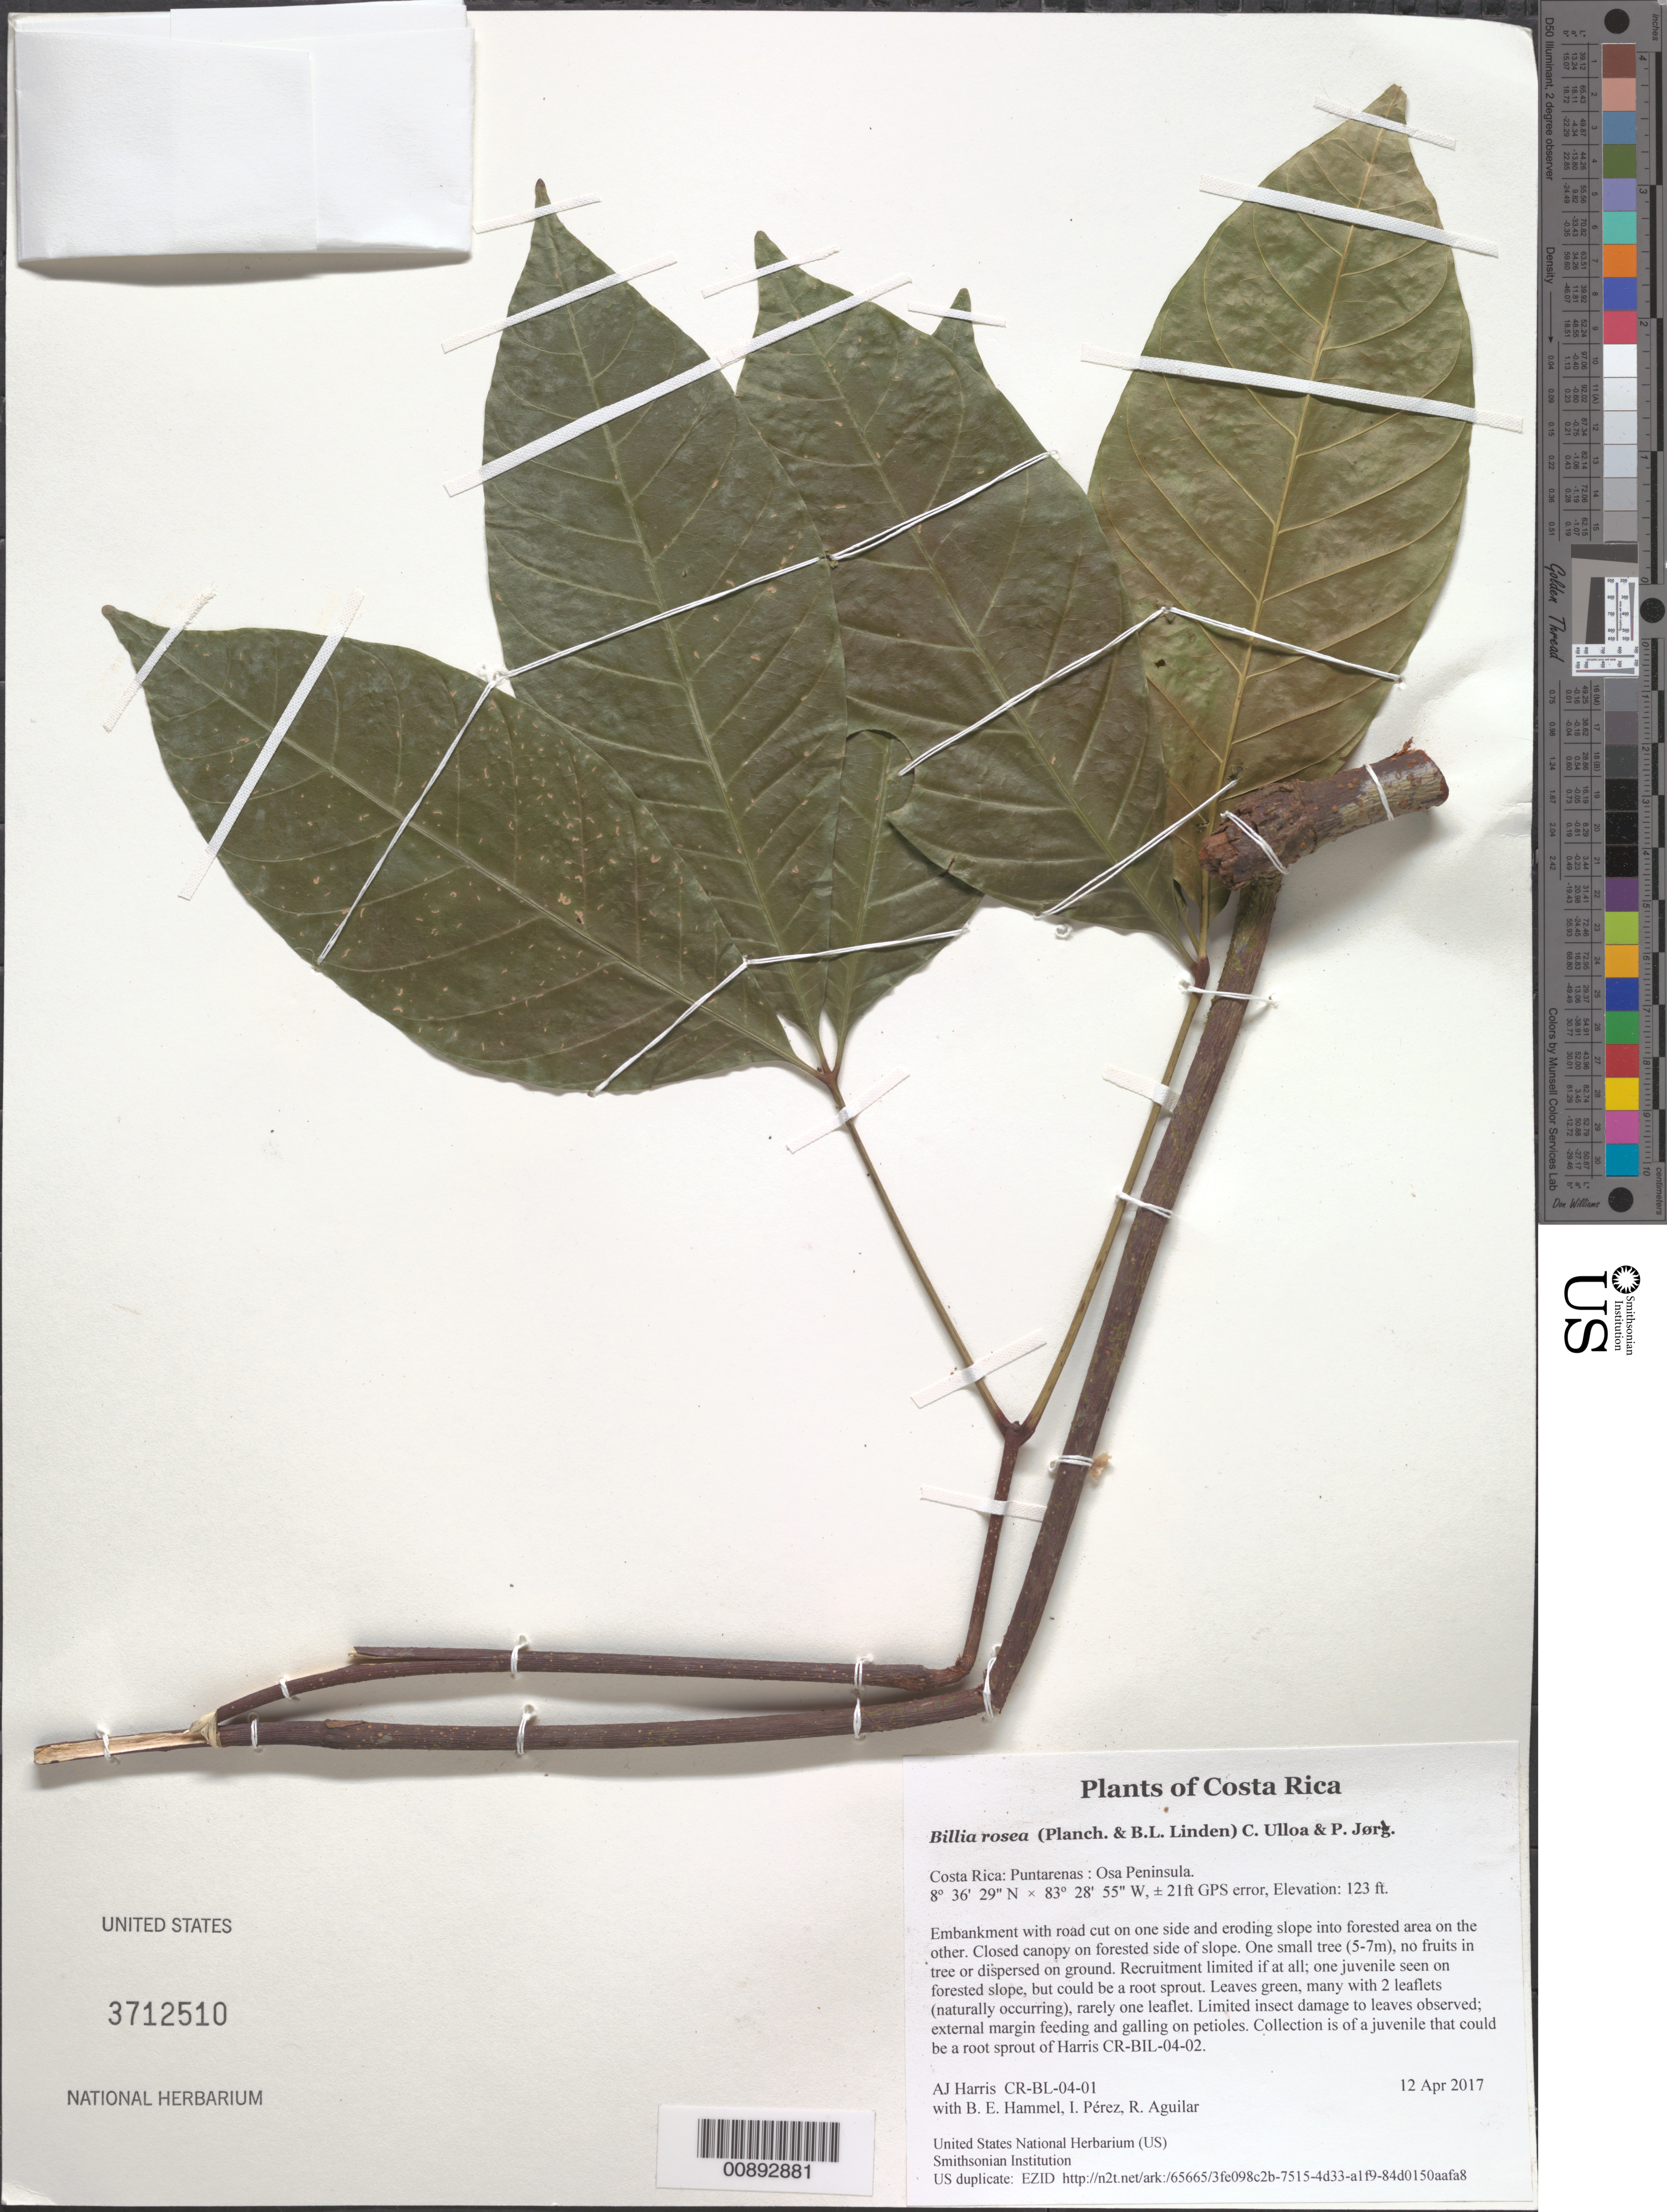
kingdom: Plantae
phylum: Tracheophyta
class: Magnoliopsida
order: Sapindales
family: Sapindaceae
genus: Billia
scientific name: Billia rosea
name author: (Planch. & Linden) C. Ulloa & P.M. Jørg.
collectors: A. J. Harris, B. Hammel, I. Pérez & R. Aguilar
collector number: CR-BL-04-01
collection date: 2017-04-12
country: Costa Rica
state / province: Puntarenas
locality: Osa Peninsula.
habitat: Embankment with road cut on one side and eroding slope into forested area on the other. Closed canopy on forested side of slope.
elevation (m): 37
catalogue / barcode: US 3712510